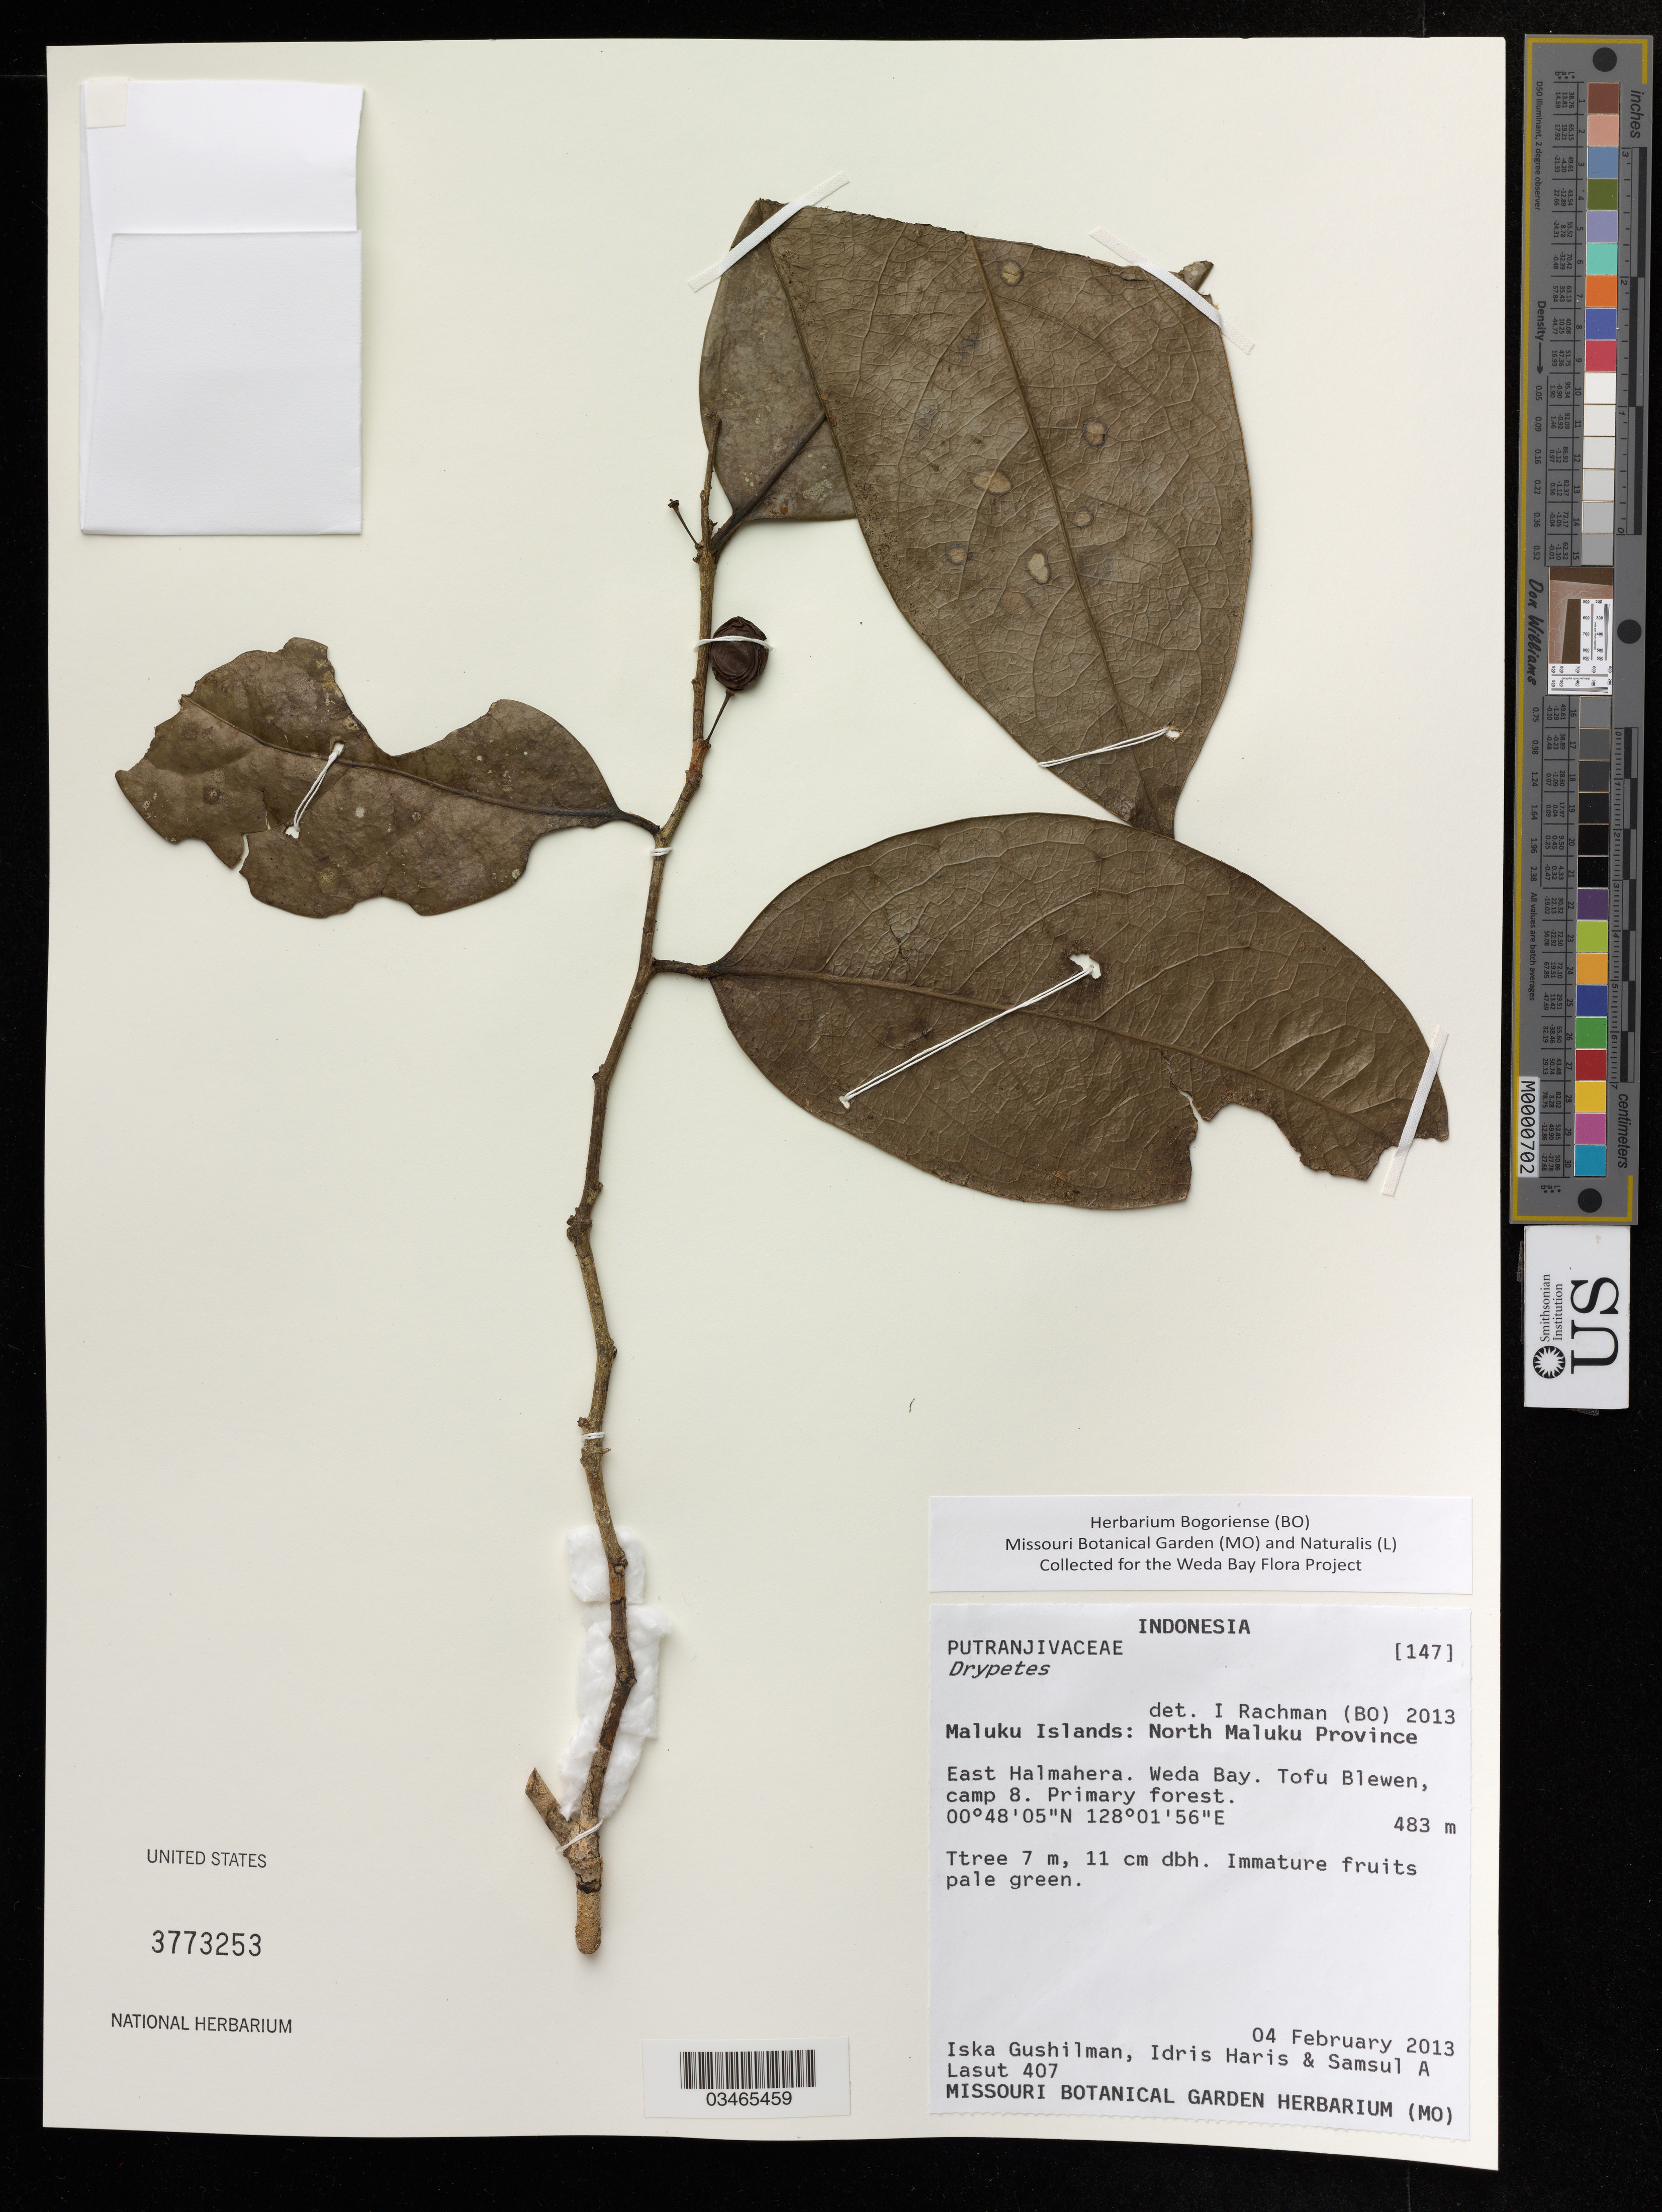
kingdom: Plantae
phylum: Tracheophyta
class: Magnoliopsida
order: Malpighiales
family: Putranjivaceae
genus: Drypetes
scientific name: Drypetes sp.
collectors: I. Gushilman, I. Haris & S. Lasut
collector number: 407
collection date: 2013-02-04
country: Indonesia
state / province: Maluku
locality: Maluku Islands: North Maluku Province. East Halmahera. Weda Bay. Tofu Blewen, camp 8.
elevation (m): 483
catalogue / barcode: US 3773253